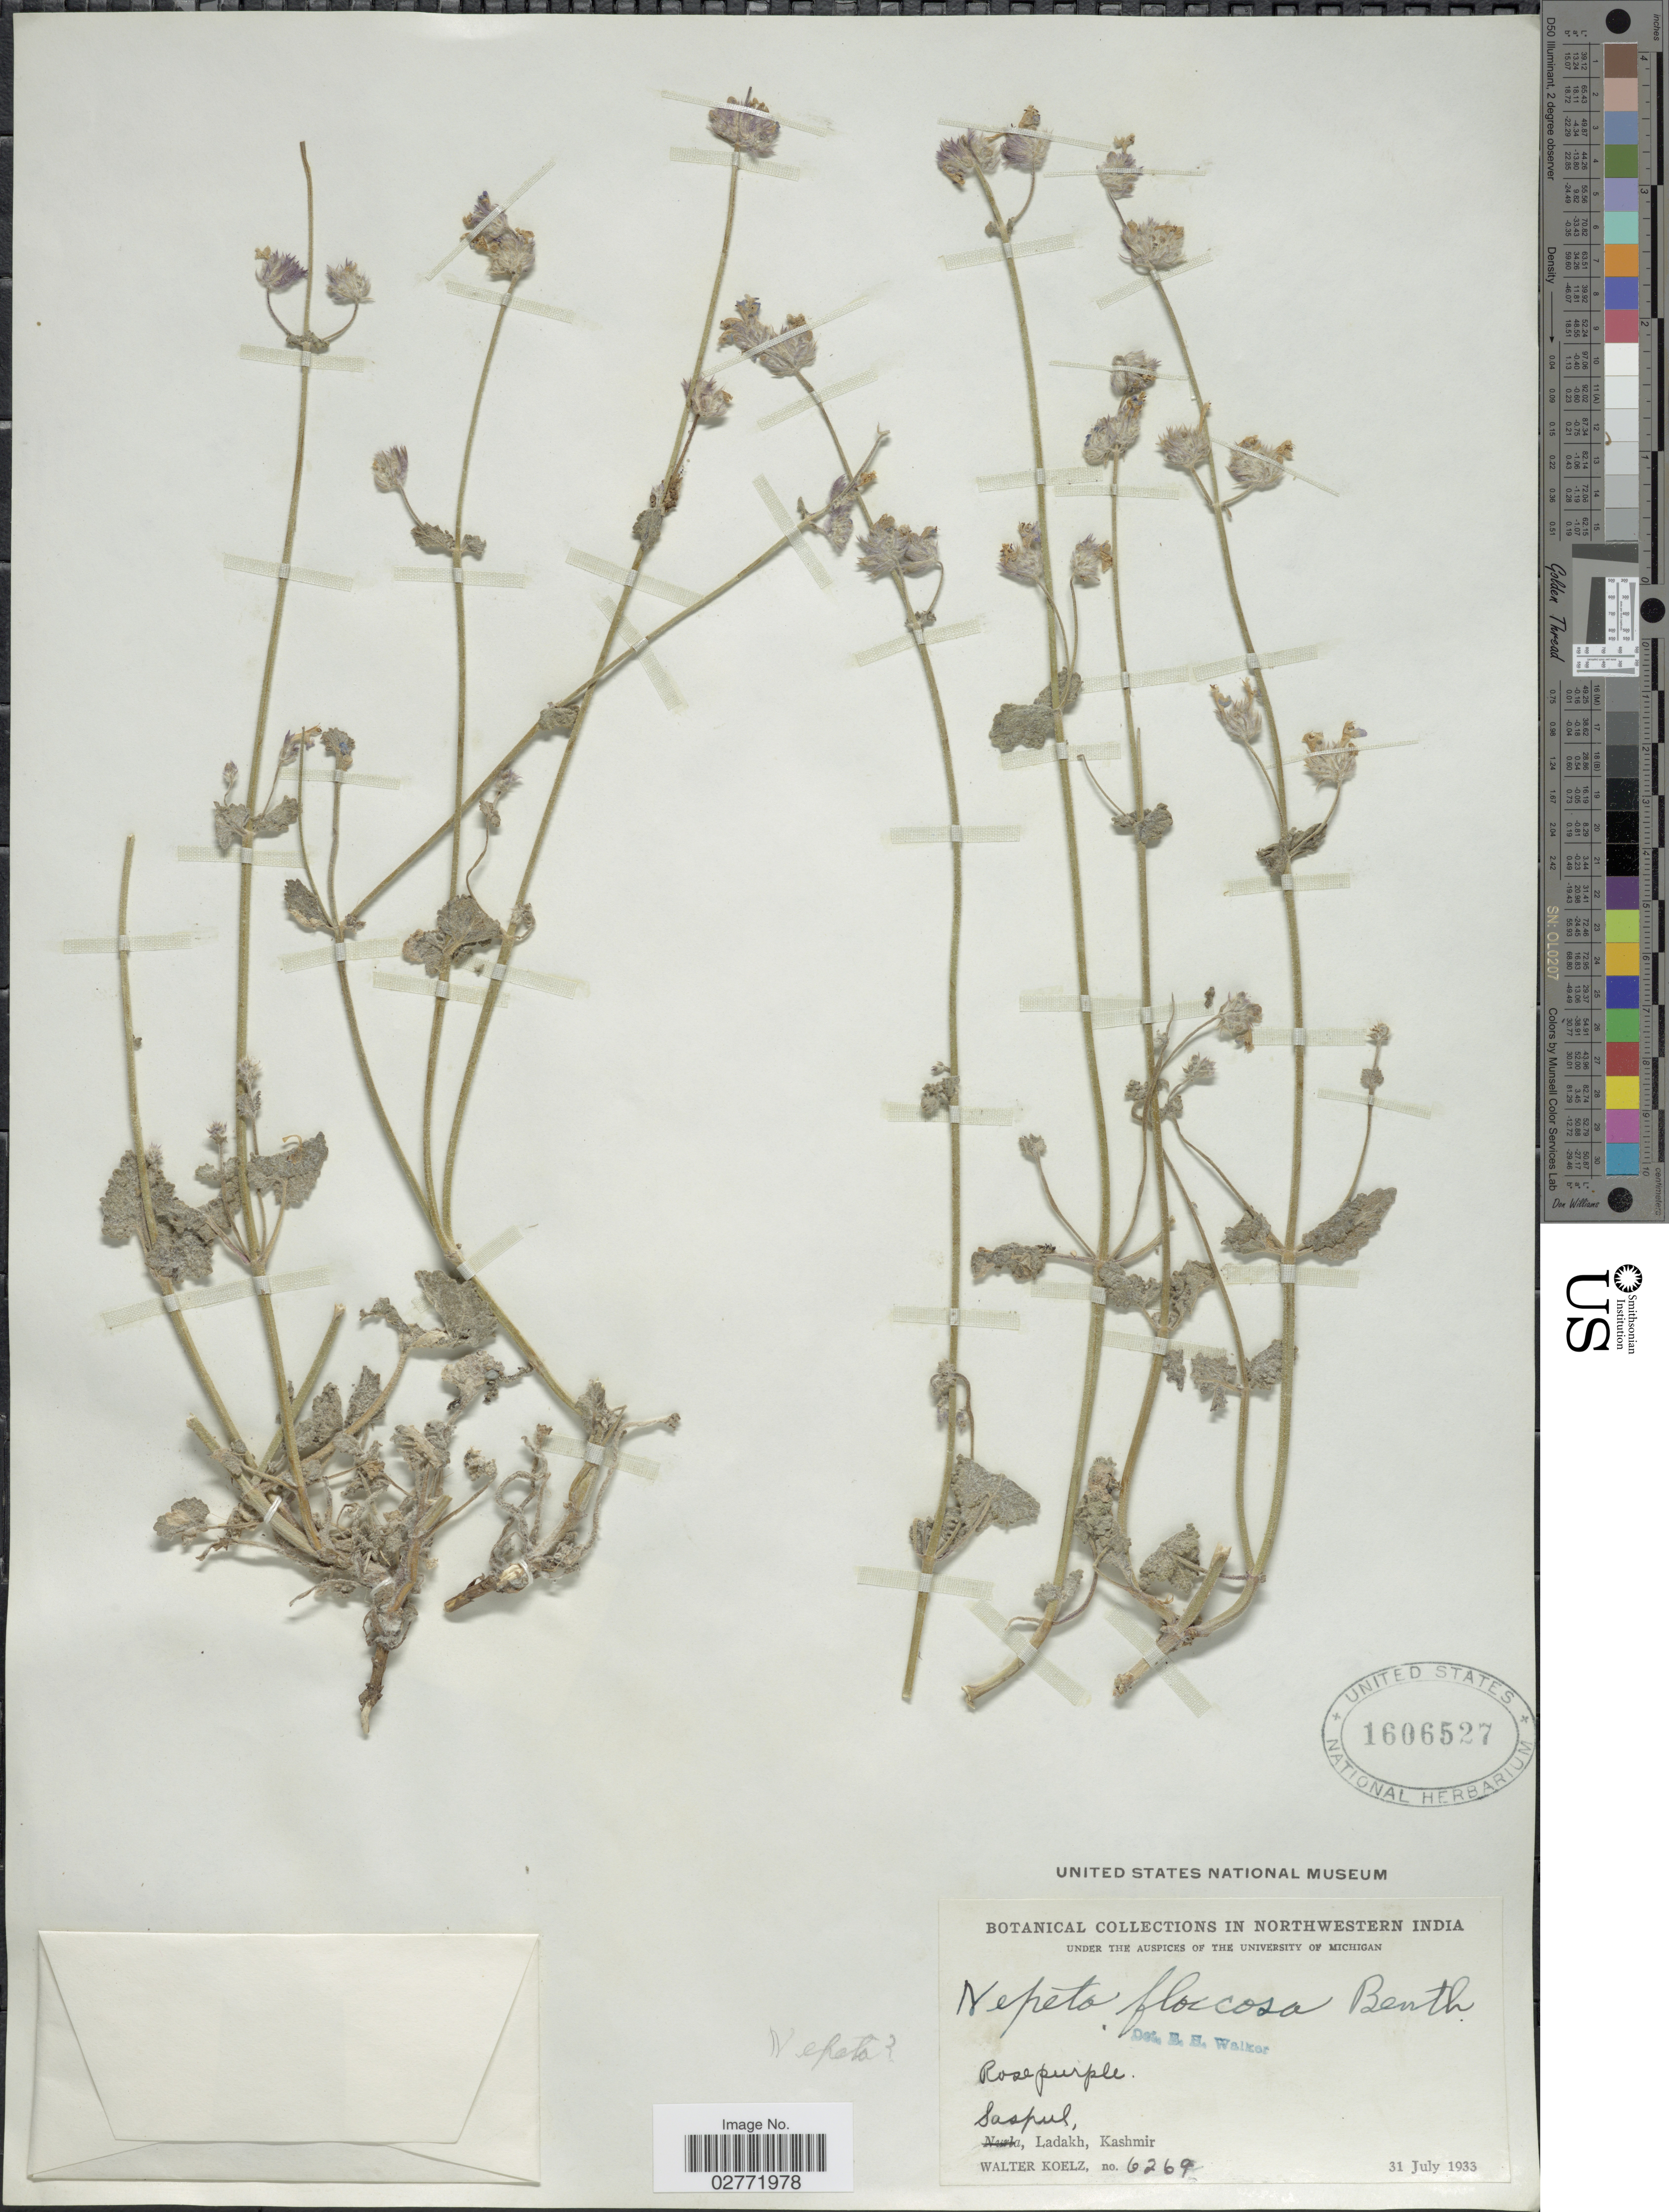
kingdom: Plantae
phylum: Tracheophyta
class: Magnoliopsida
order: Lamiales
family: Lamiaceae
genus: Nepeta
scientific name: Nepeta floccosa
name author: Benth.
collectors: W. N. Koelz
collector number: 6269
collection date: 1933-07-31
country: India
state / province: Jammu and Kashmir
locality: Northwestern India, Saspul, Ladakh, Kashmir.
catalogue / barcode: US 1606527